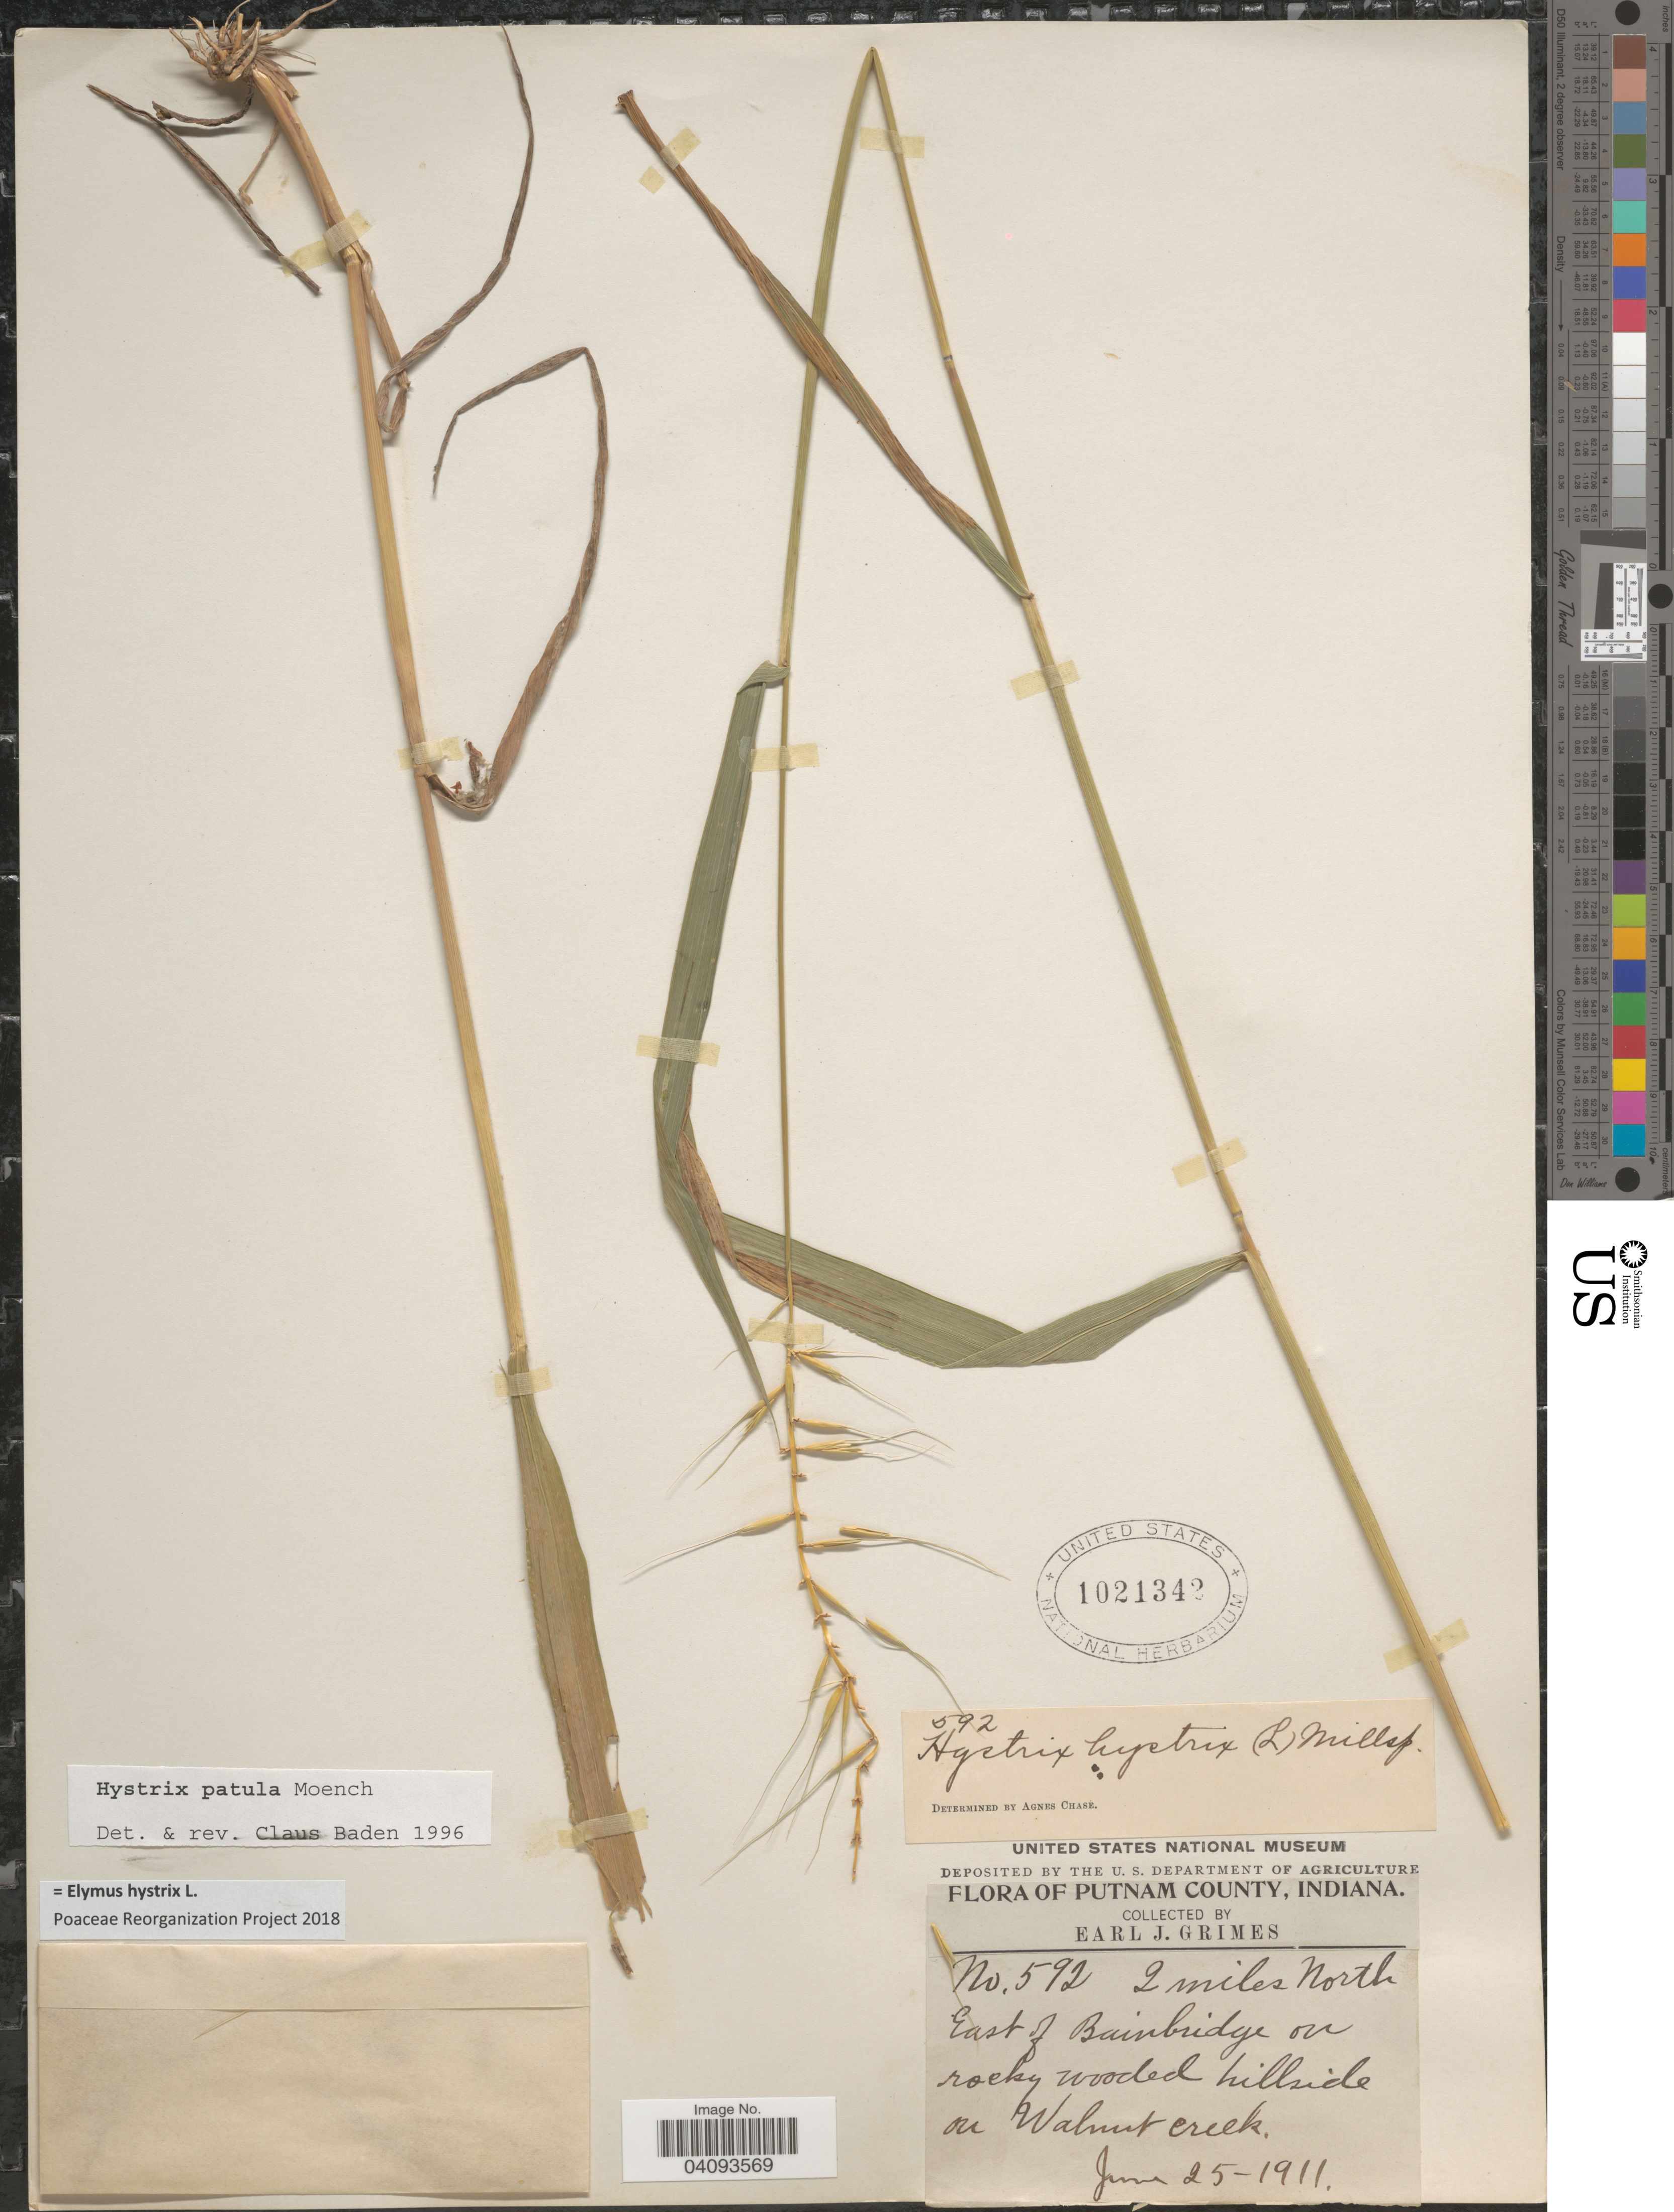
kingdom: Plantae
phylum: Tracheophyta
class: Liliopsida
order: Poales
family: Poaceae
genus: Elymus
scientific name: Elymus hystrix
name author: L.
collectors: E. J. Grimes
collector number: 592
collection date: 1911-06-25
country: United States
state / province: Indiana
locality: Putnam County. 2 miles North East of Bainbridge on rocky wooded hillside on Walnut Creek.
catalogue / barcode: US 1021342